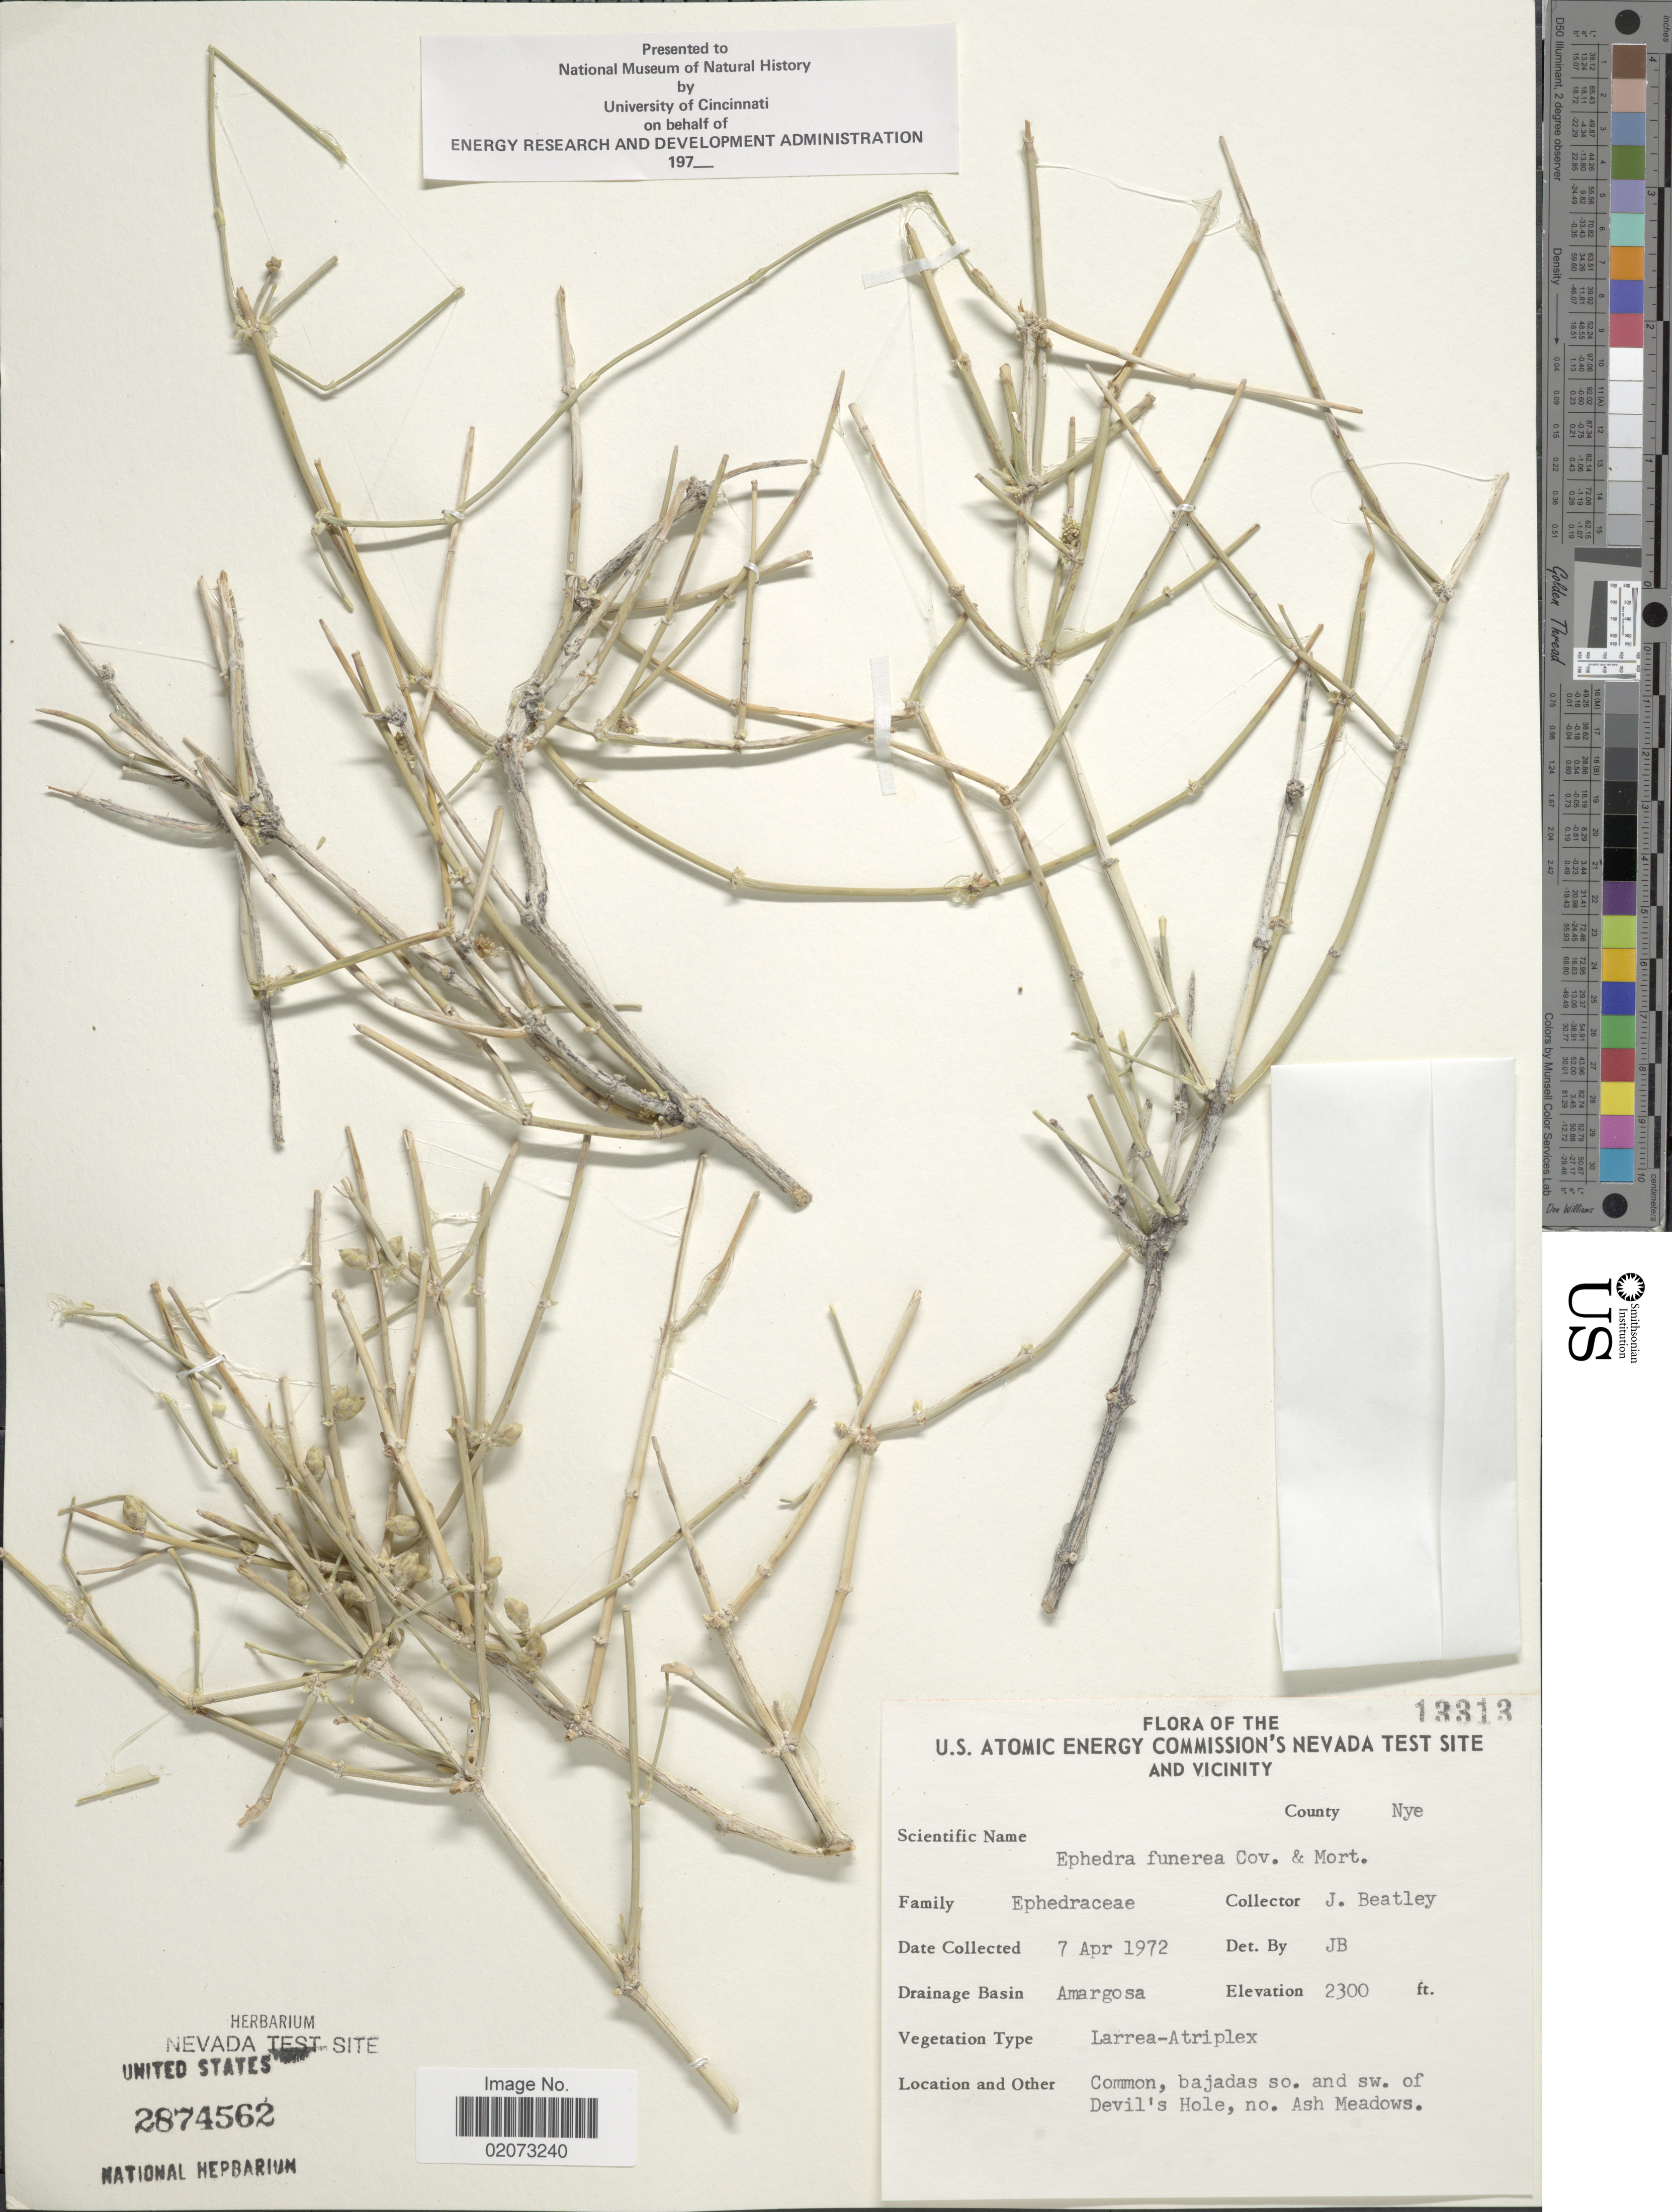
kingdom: Plantae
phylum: Tracheophyta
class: Gnetopsida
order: Ephedrales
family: Ephedraceae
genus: Ephedra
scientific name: Ephedra funerea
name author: Coville & C.V. Morton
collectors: J. C. Beatley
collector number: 13313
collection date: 1972-04-07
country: United States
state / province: Nevada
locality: U. S. Atomic Energy Commission's Nevada Test Site and vicinity. County Nye. Drainage Basin Amargosa. so. and sw. of Devil's Hole, no. Ash Meadows.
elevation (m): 701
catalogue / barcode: US 2874562